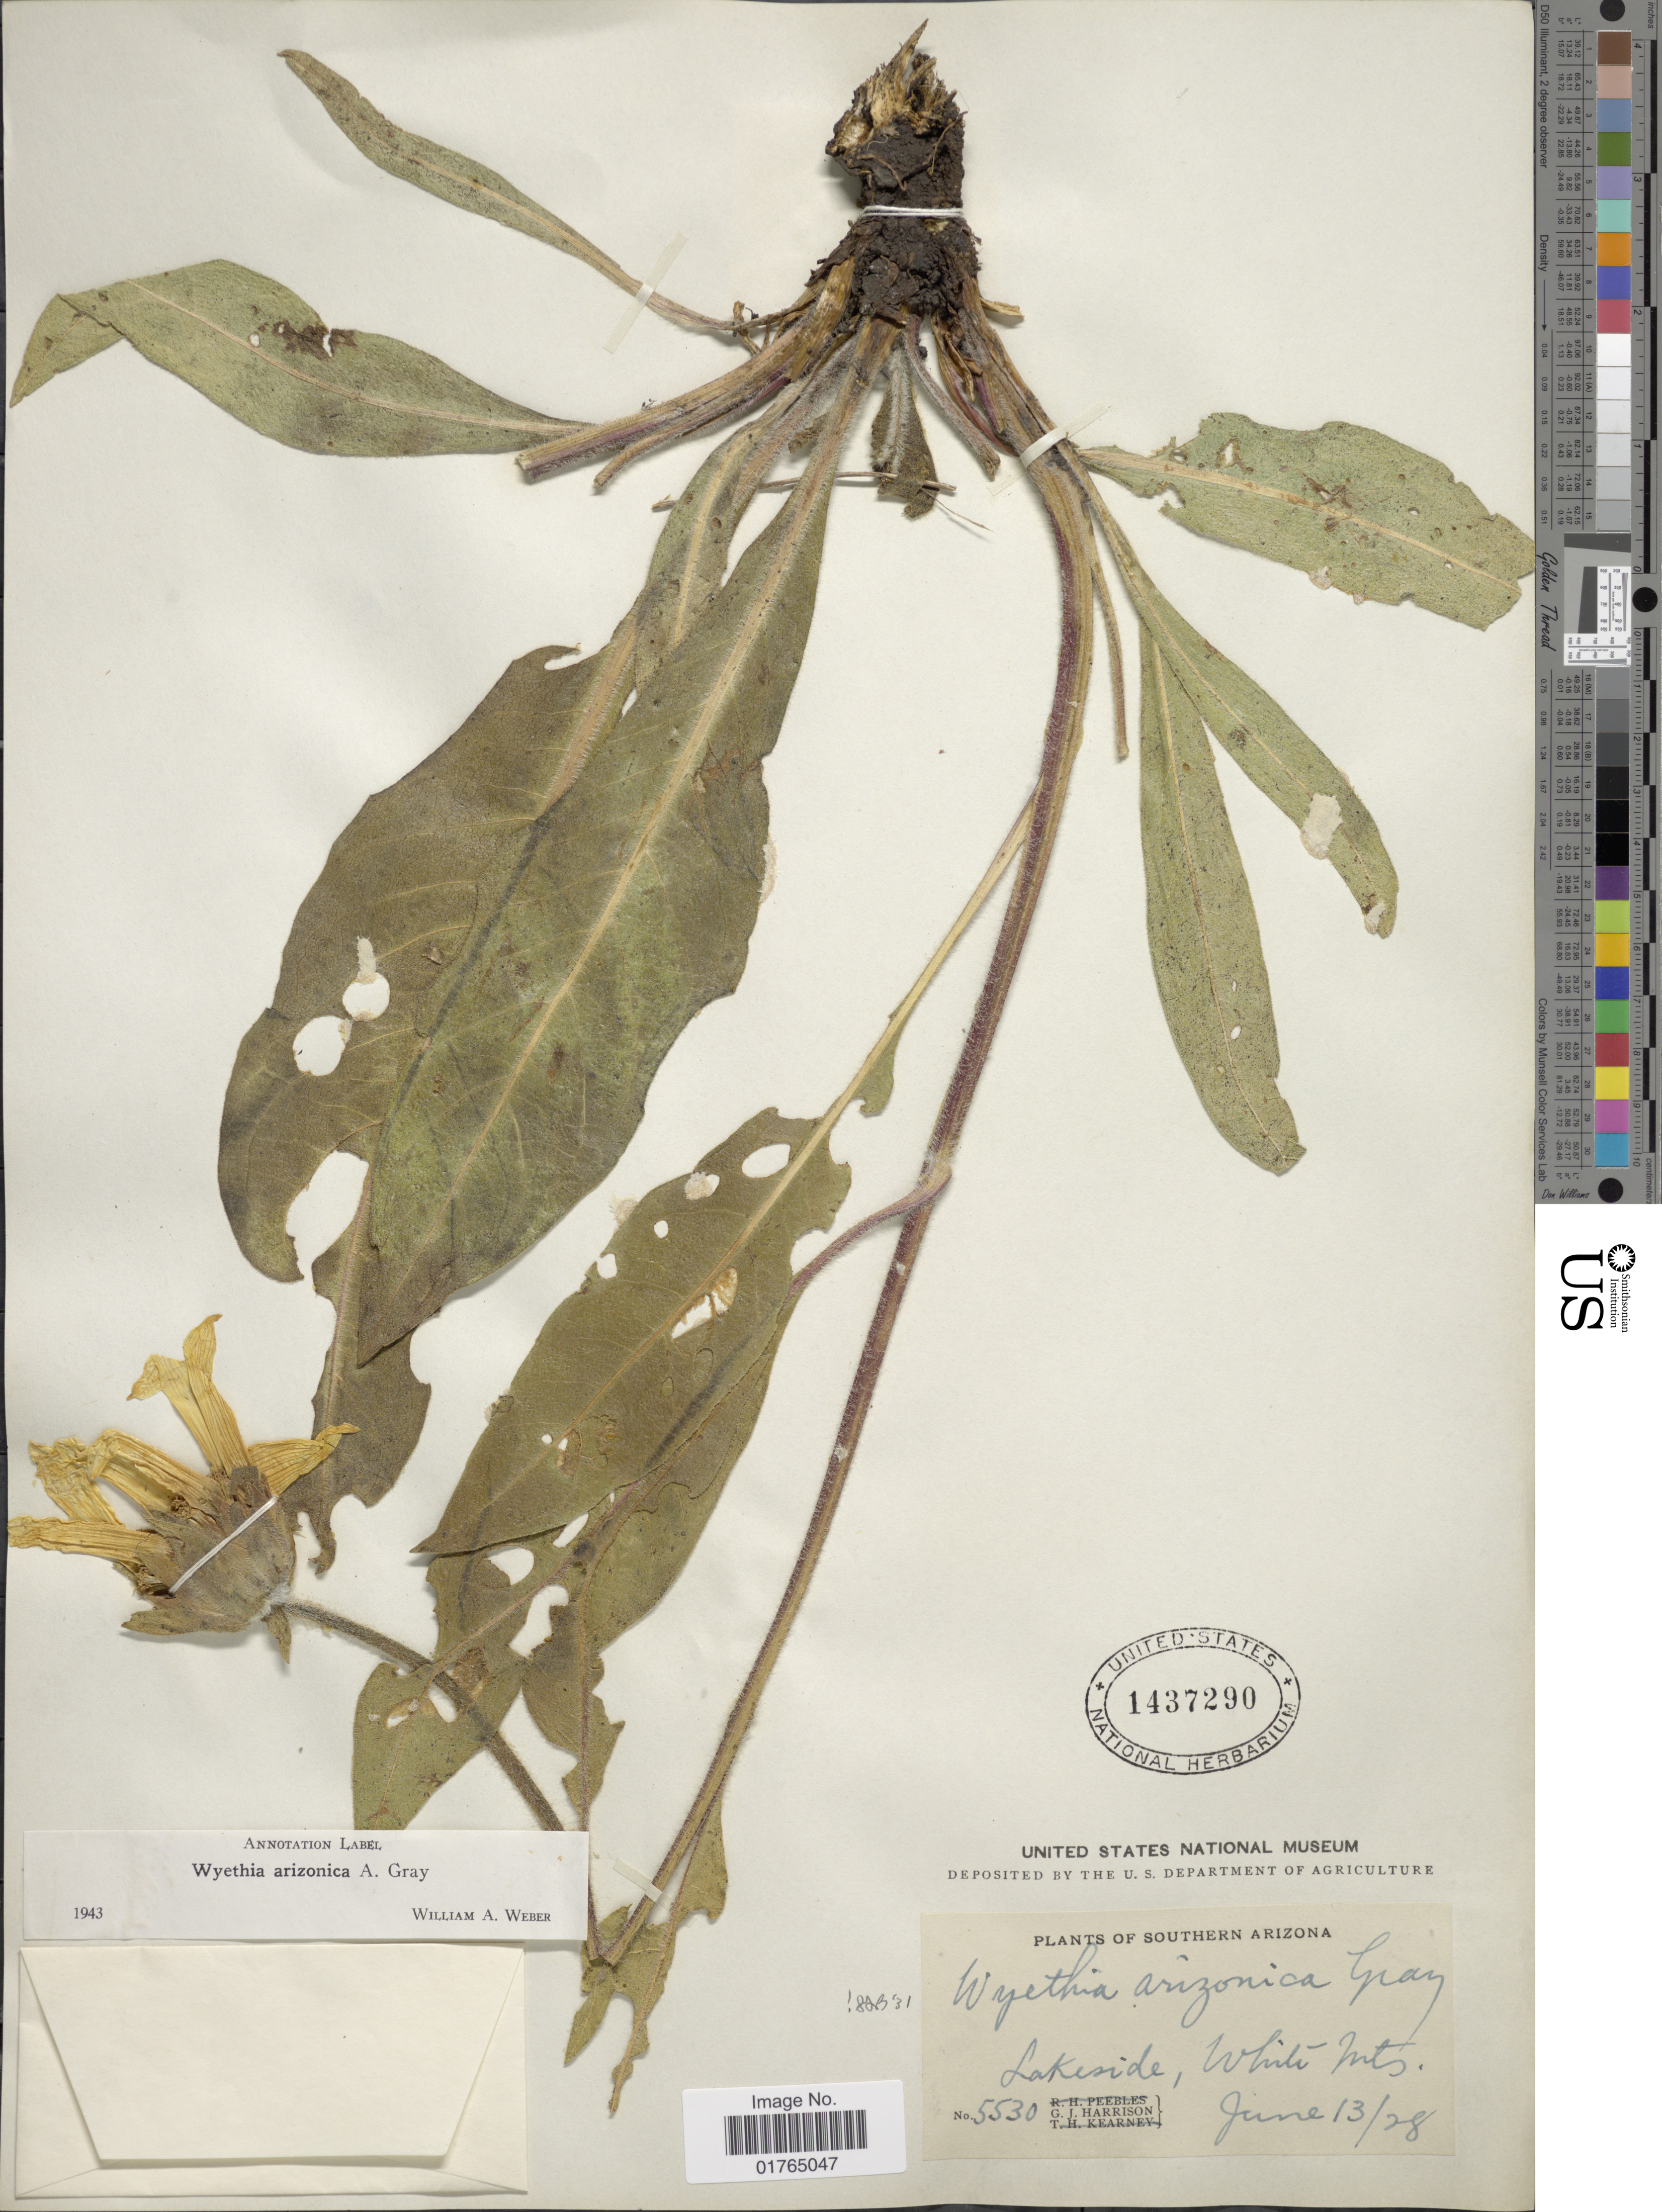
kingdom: Plantae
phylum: Tracheophyta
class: Magnoliopsida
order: Asterales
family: Asteraceae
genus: Wyethia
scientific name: Wyethia arizonica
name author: A. Gray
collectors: G. J. Harrison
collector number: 5530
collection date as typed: Transcribed d/m/y: 13/6/28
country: United States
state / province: Arizona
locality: Southern Arizona, Lakeside, White Mts.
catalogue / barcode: US 1437290